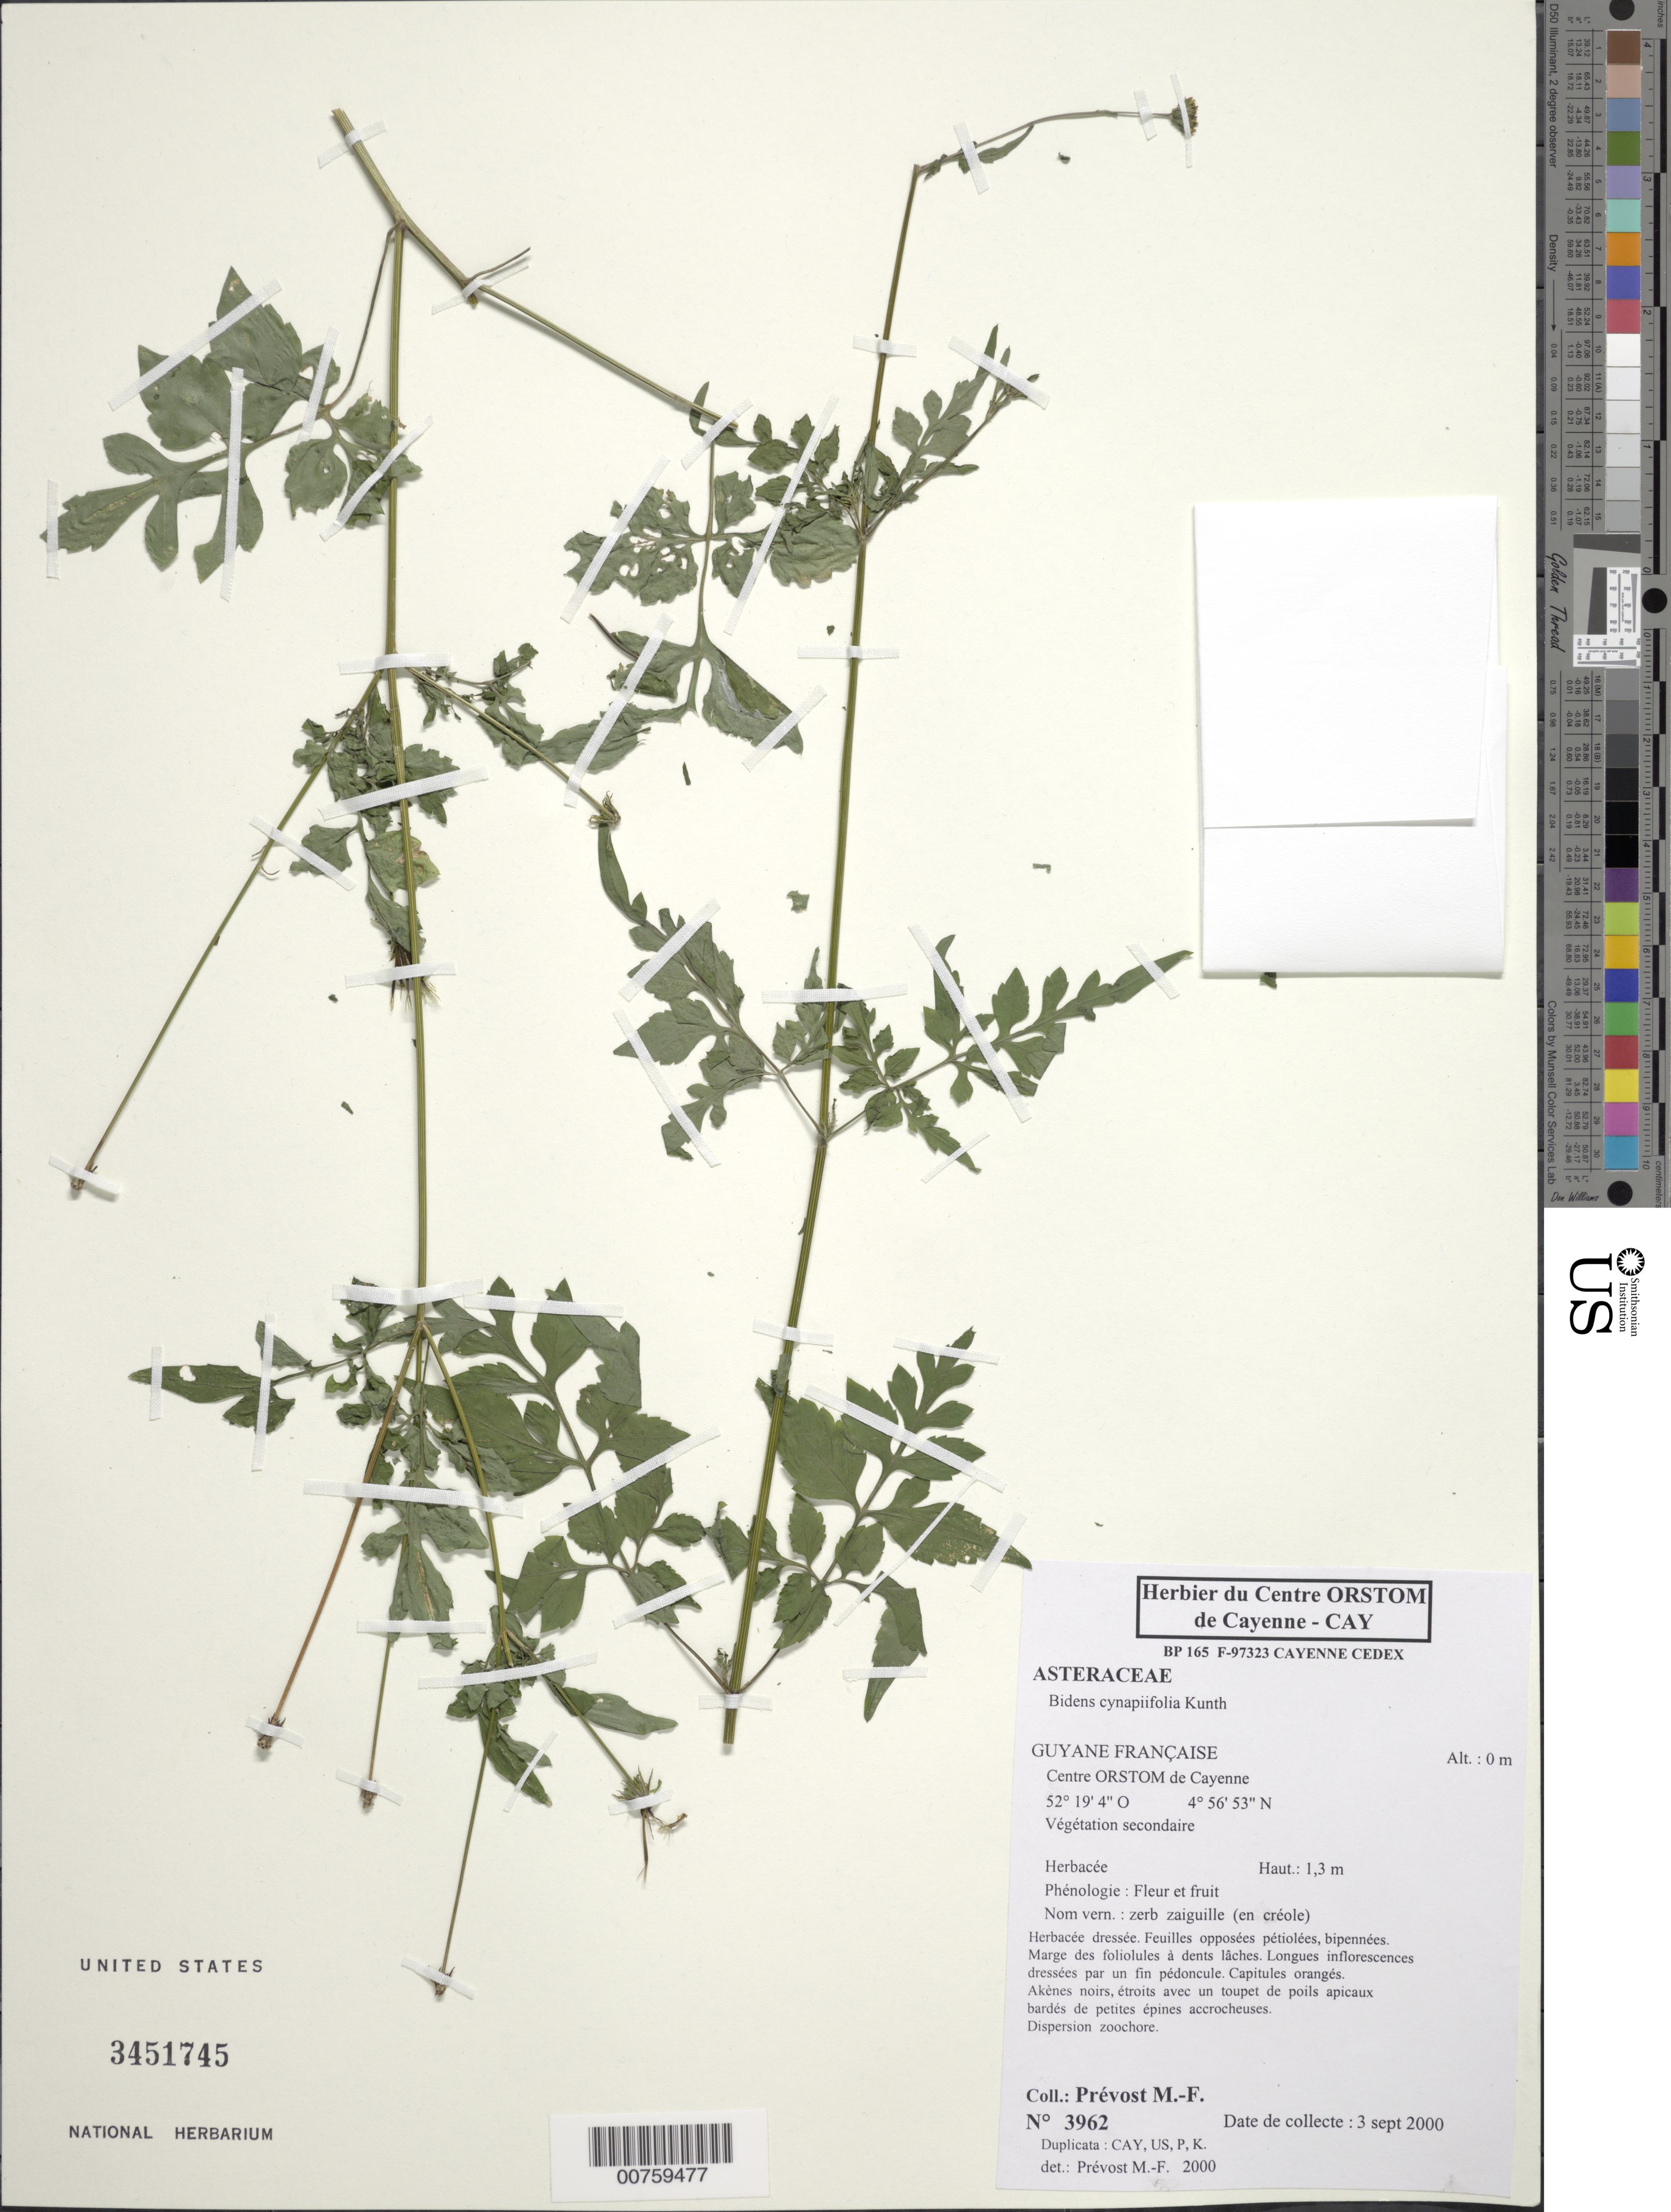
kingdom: Plantae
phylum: Tracheophyta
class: Magnoliopsida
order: Asterales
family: Asteraceae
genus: Bidens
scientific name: Bidens cynapiifolia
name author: Kunth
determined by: Prévost, M.-F.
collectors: M.-F. Prévost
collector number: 3962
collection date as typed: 3-Sep-00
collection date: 2000-09-03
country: French Guiana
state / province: Cayenne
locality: Centre ORSTOM de Cayenne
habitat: Secondary vegetation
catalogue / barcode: US 3451745